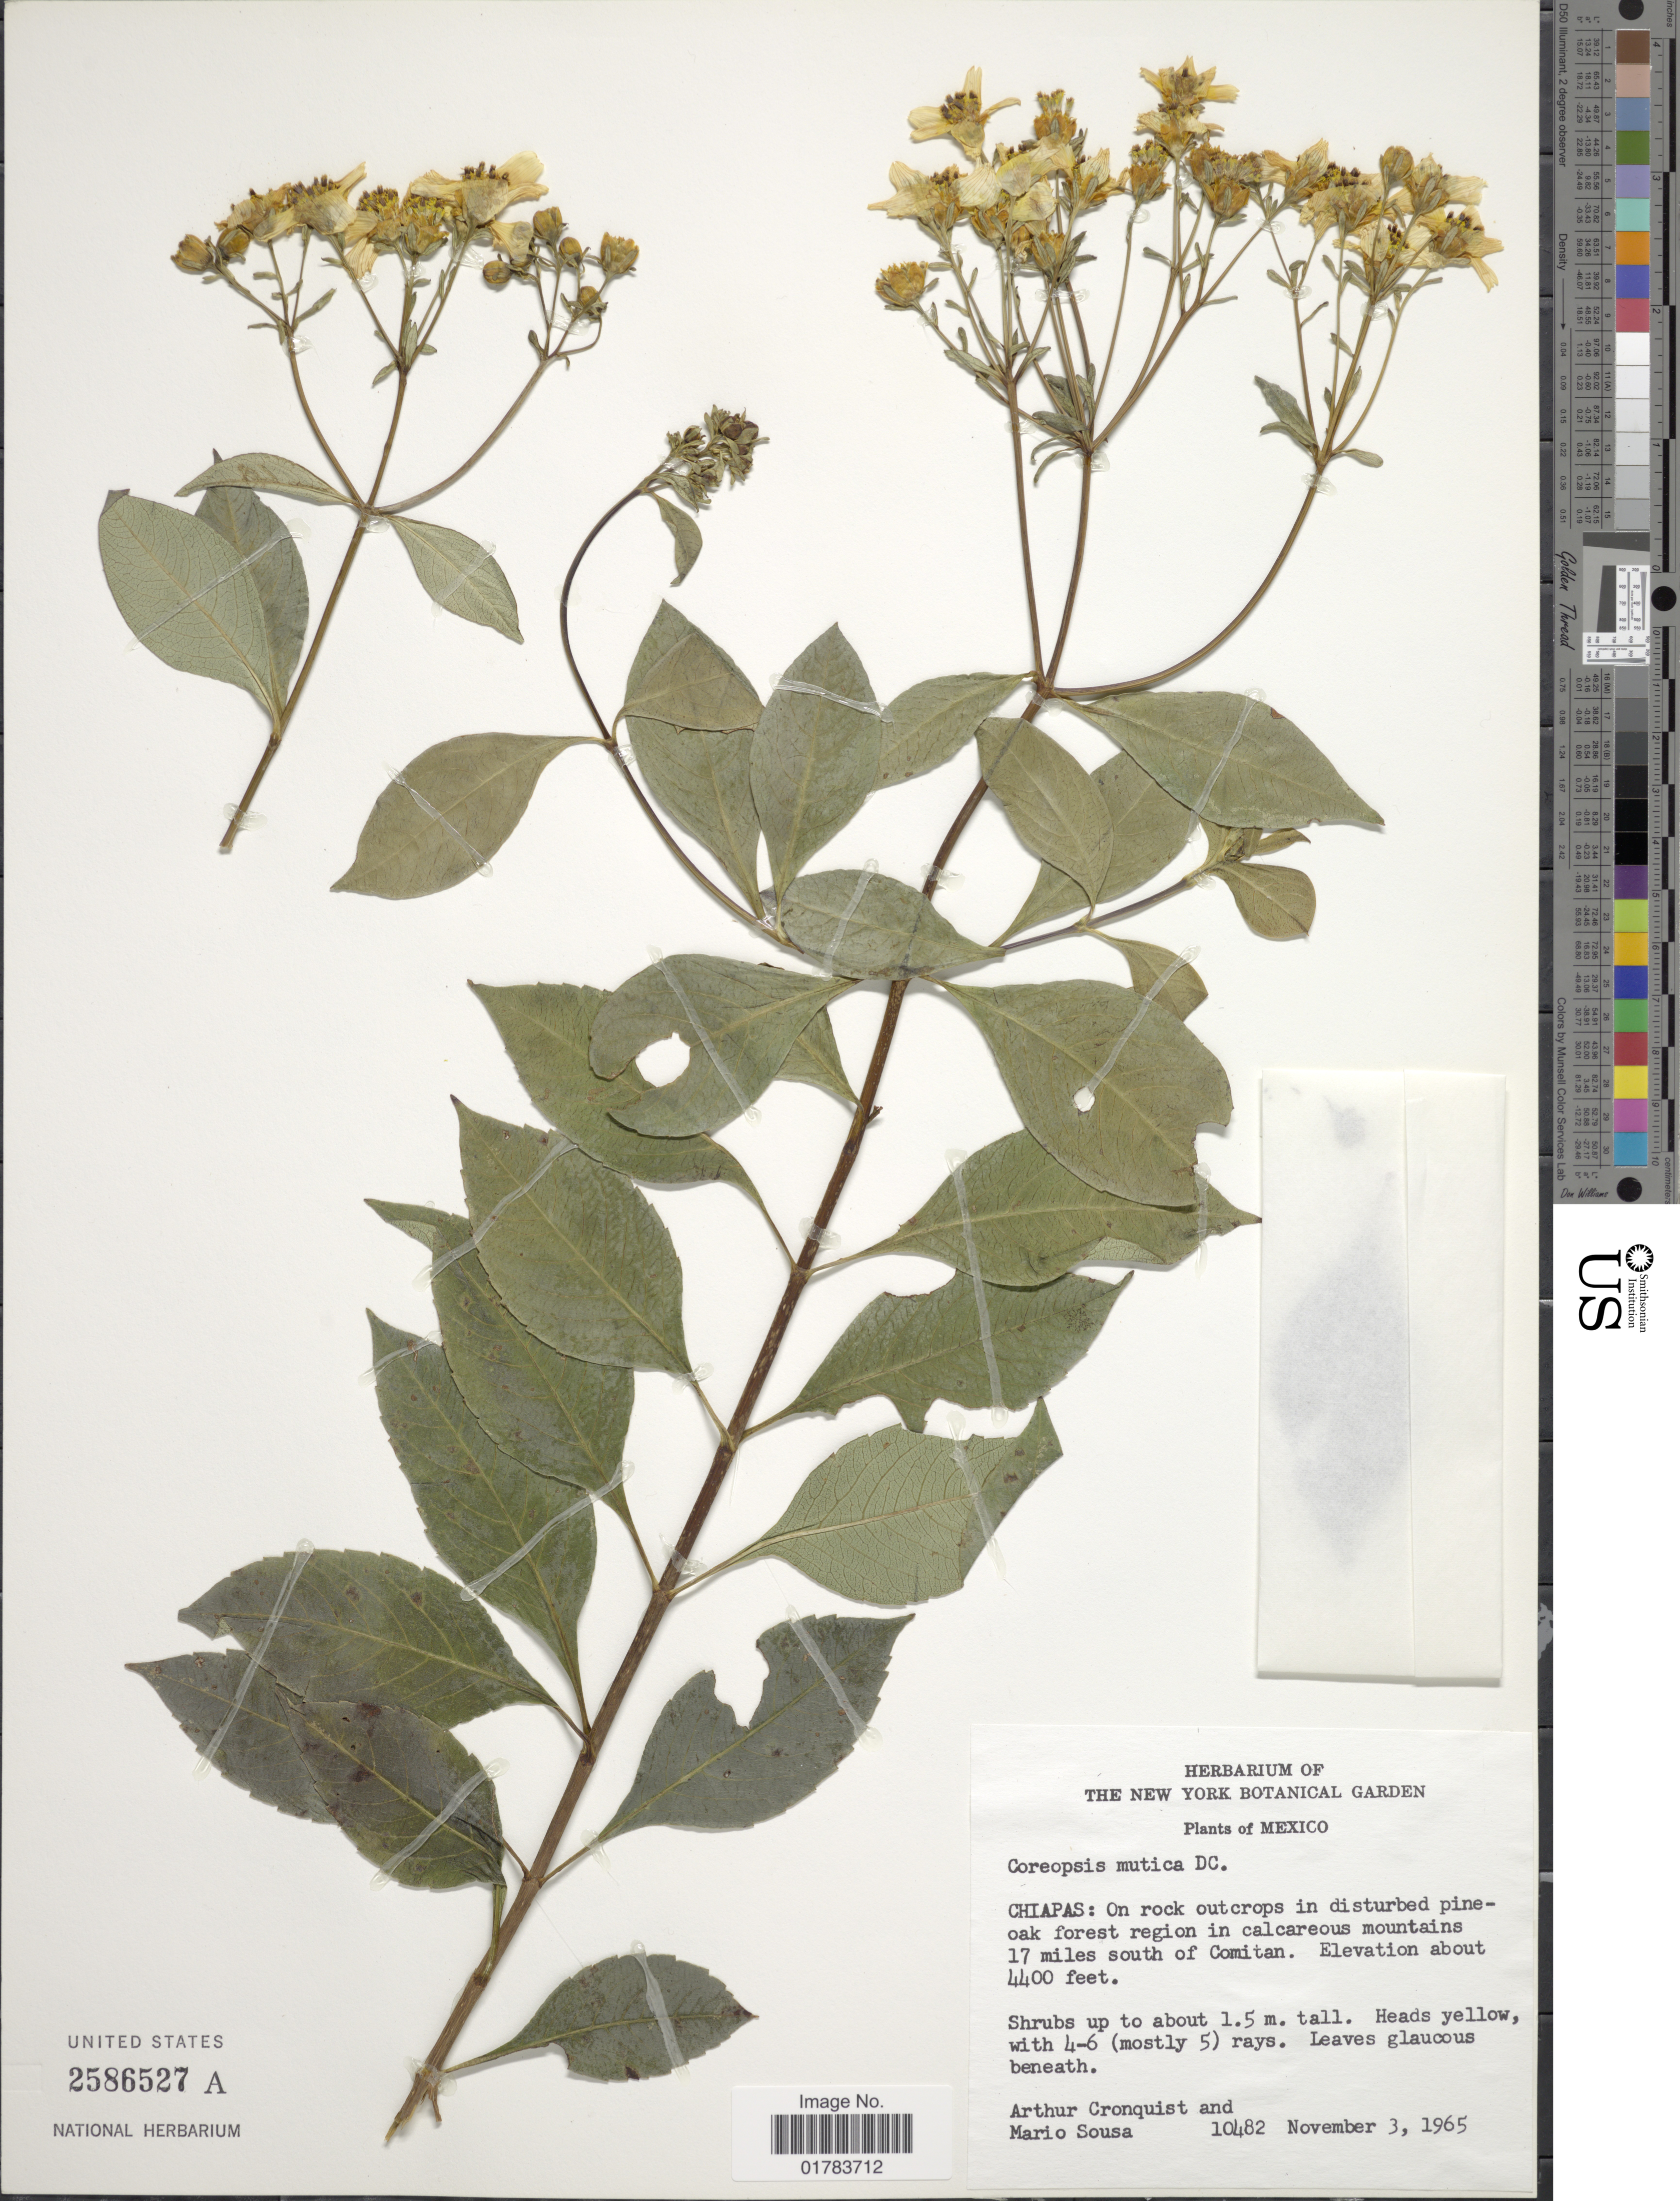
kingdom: Plantae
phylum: Tracheophyta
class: Magnoliopsida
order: Asterales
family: Asteraceae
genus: Coreopsis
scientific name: Coreopsis mutica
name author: DC.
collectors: A. J. Cronquist & M. Sousa S.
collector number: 10482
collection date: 1965-11-03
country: Mexico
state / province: Chiapas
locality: On rocks outcrops in disturbed pine-oak forest region in calcareous mountains 17 miles south of Comitan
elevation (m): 1341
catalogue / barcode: US 2586527A